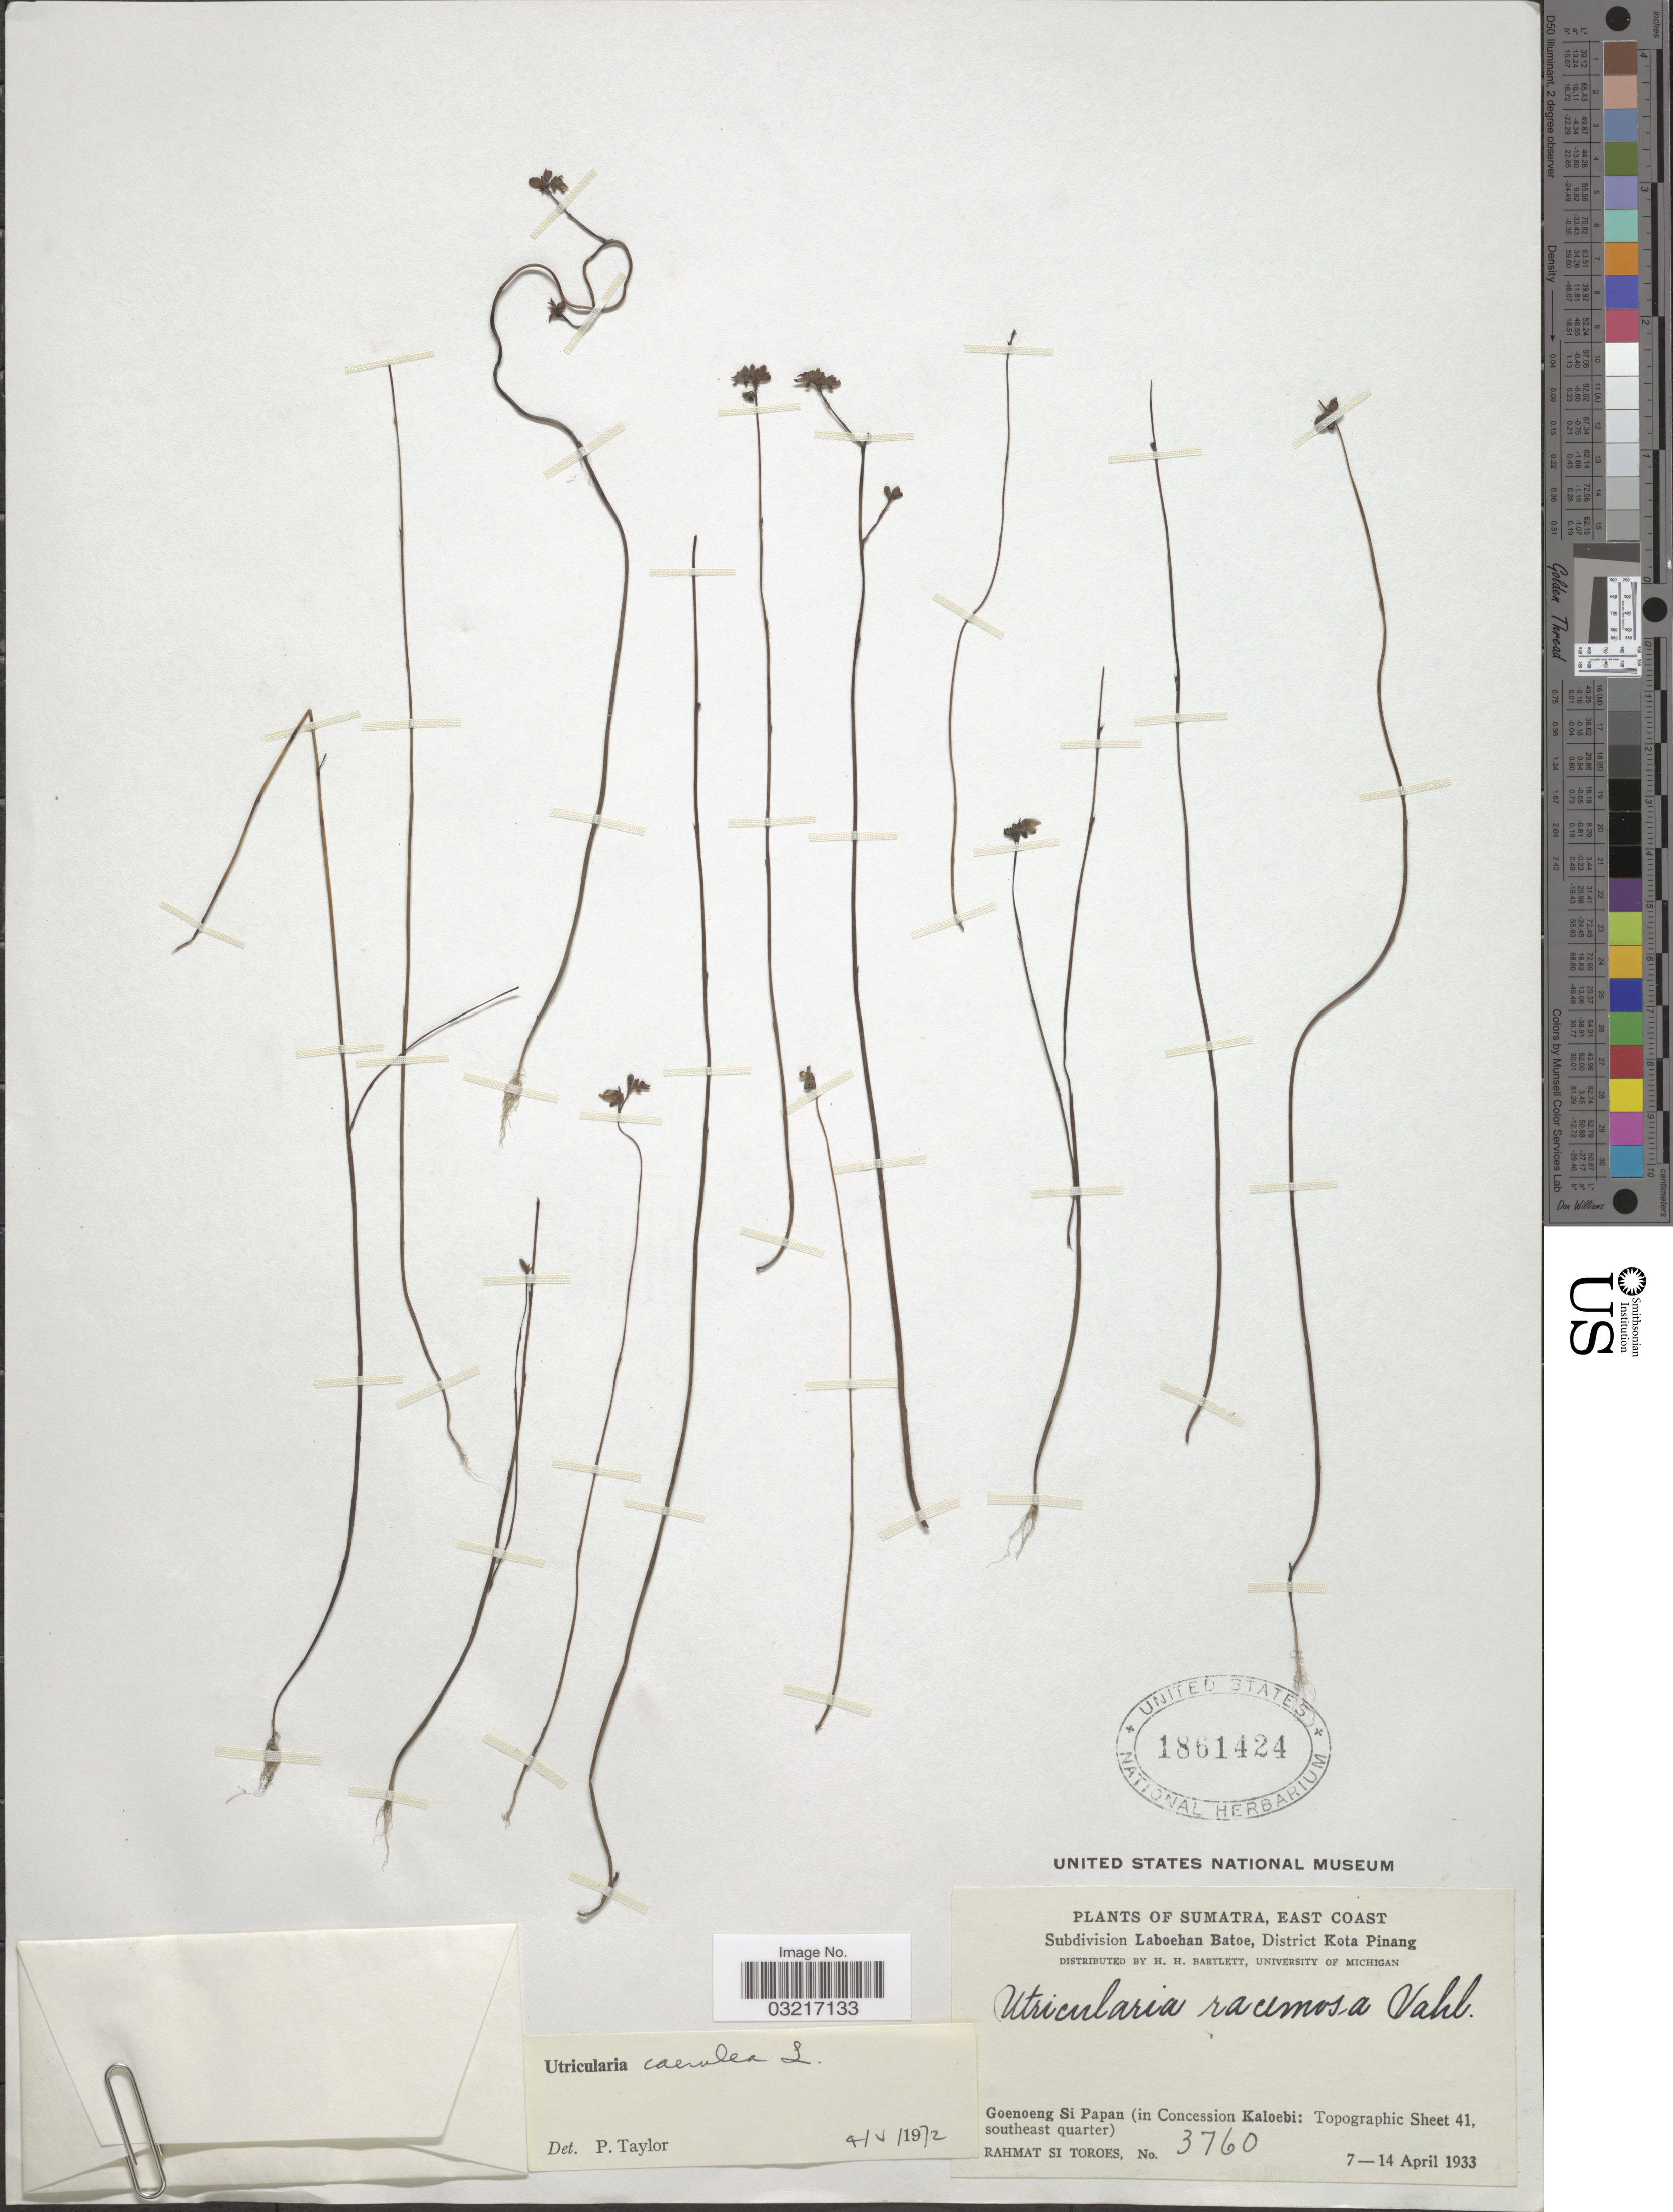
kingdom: Plantae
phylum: Tracheophyta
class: Magnoliopsida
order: Lamiales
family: Lentibulariaceae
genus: Utricularia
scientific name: Utricularia caerulea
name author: L.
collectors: Rahmat Si Boeea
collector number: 3760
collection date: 1933-04-07/1933-04-14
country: Indonesia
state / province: Sumatra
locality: East Coast. Genoeng Si Papan (in Concession Kaloebi: Topographic Sheet 41, southeast quarter).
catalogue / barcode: US 1861424